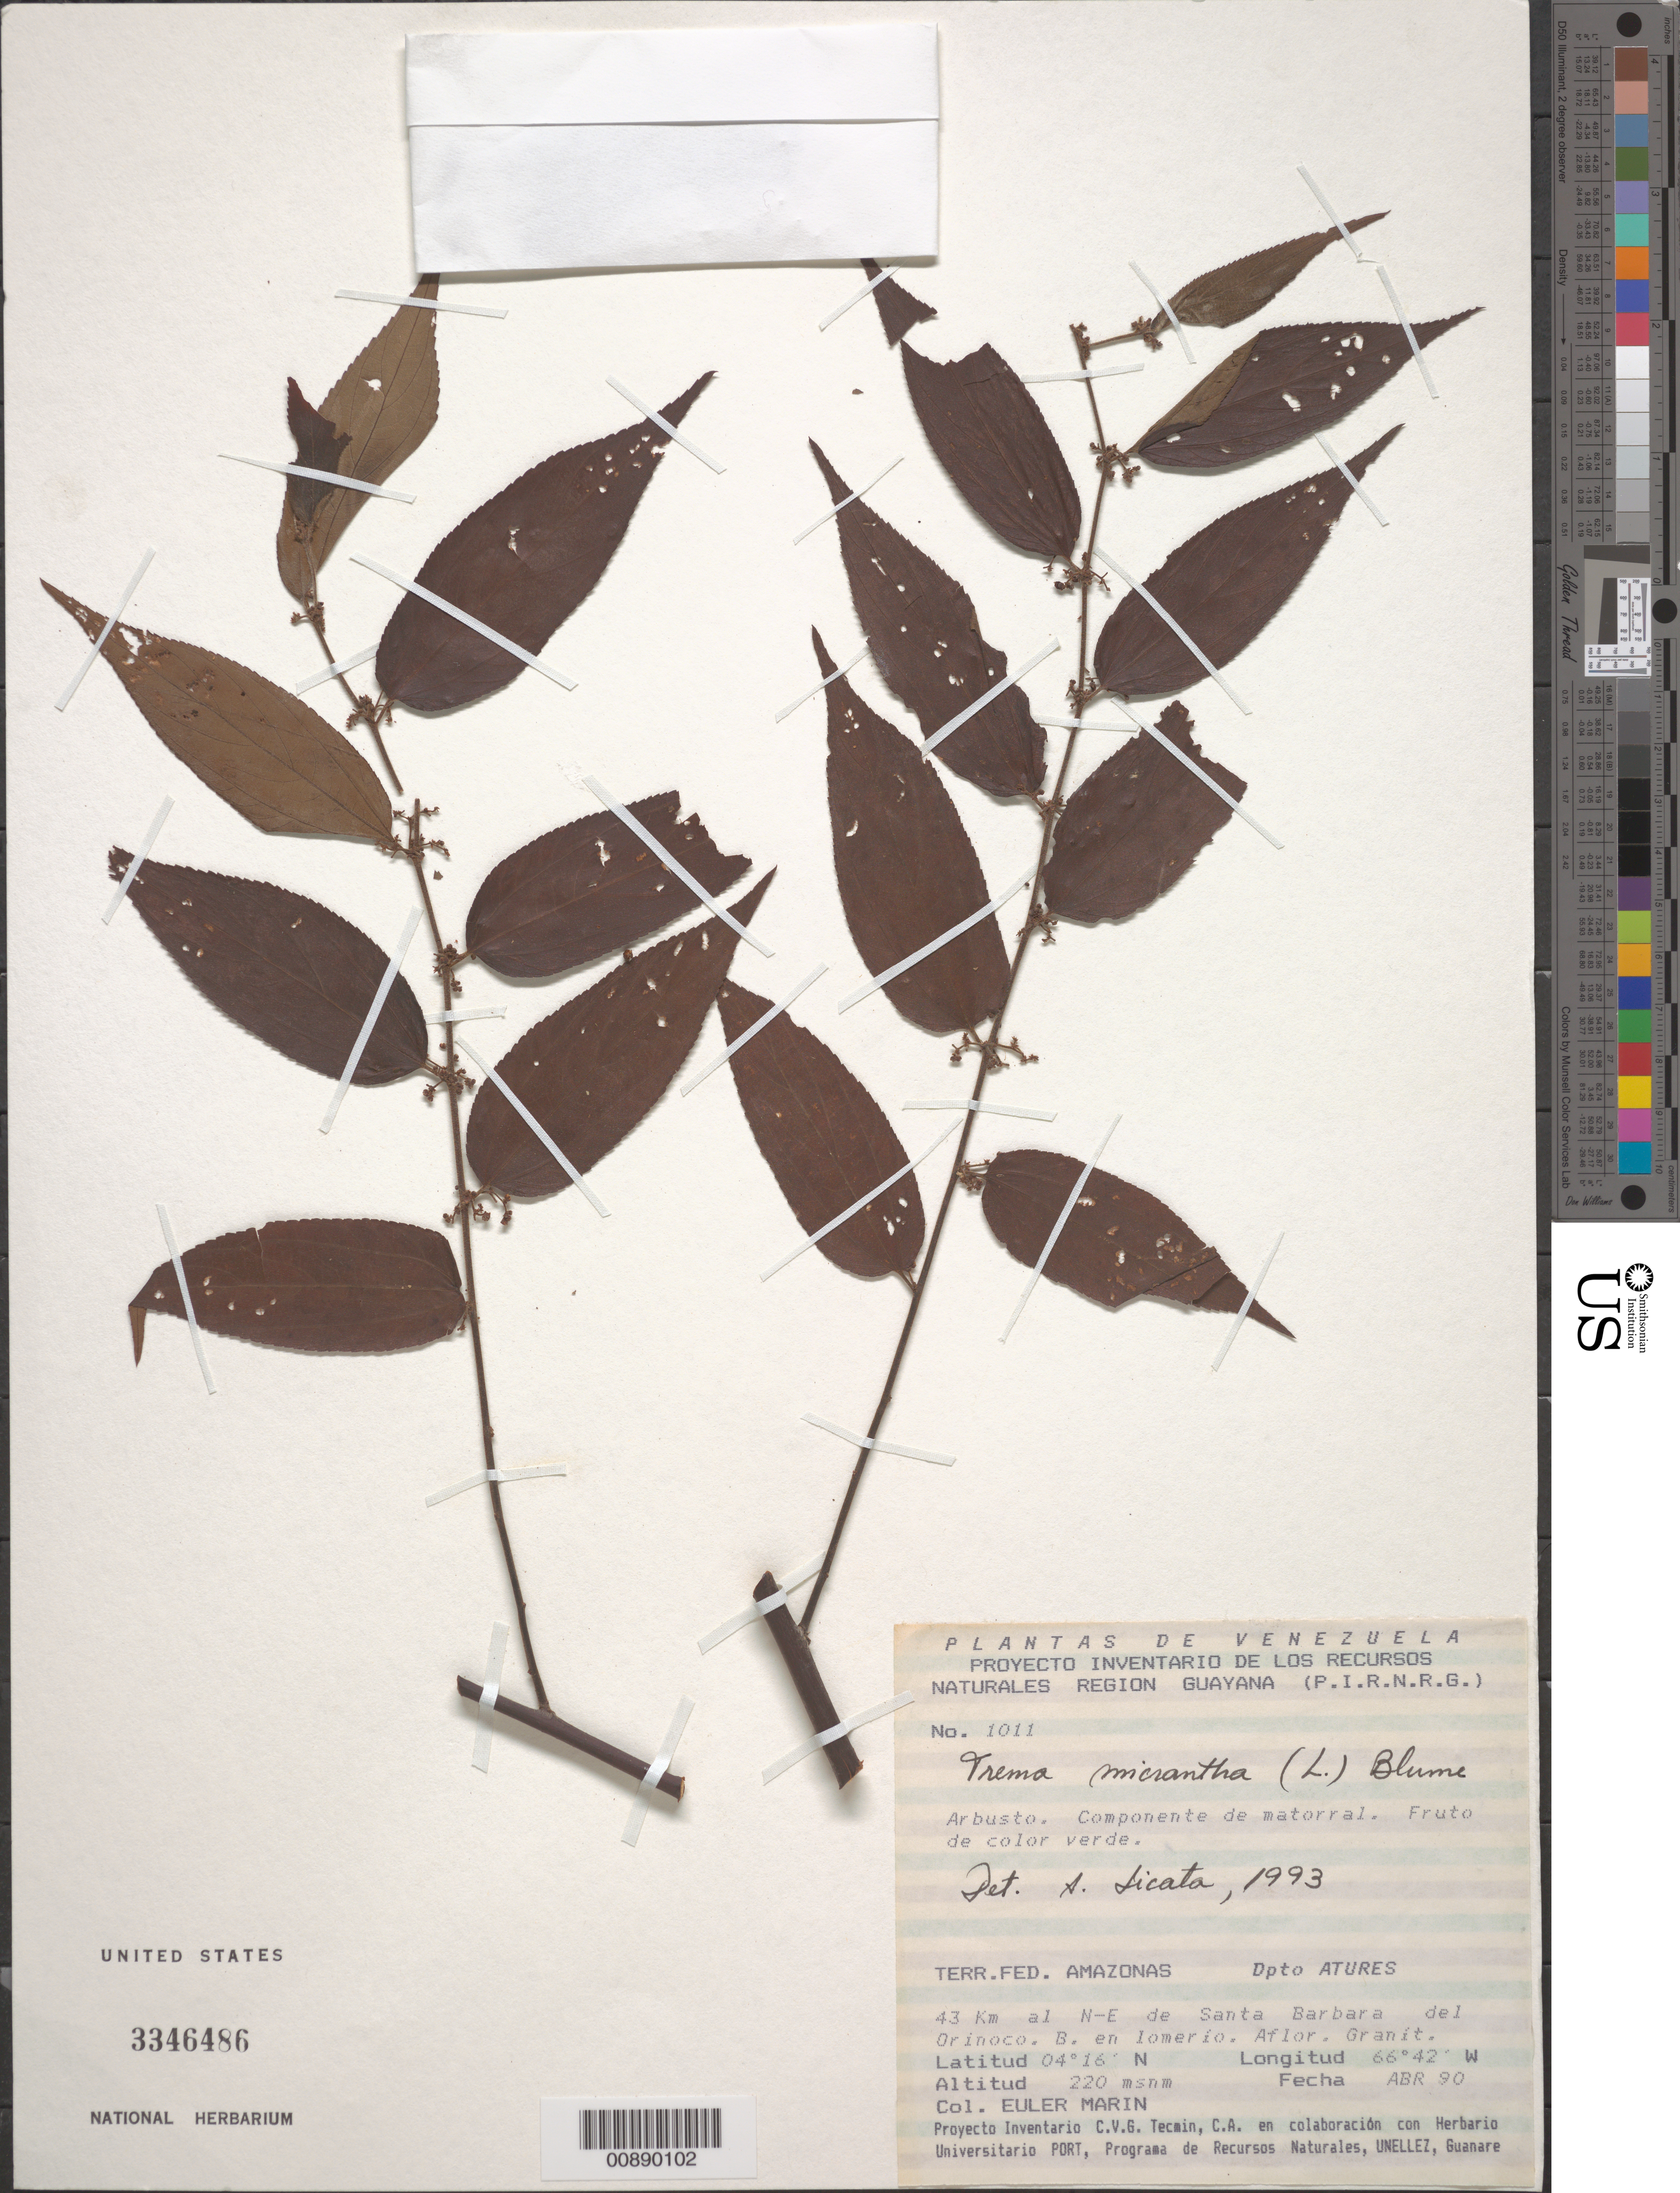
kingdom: Plantae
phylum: Tracheophyta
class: Magnoliopsida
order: Rosales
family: Cannabaceae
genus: Trema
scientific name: Trema micranthum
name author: (L.) Blume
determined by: Licata, A., (PORT), Univ. Nac. Exp. de los Llanos Ezequiel Zamora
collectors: E. Marin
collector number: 1011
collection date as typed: Apr-90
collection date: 1990-04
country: Venezuela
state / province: Amazonas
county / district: Atures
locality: Santa Barbara del Orinoco, 43 km al NE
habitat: Lomerío, aflor. Granítica; componente de matorral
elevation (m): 220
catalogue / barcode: US 3346486